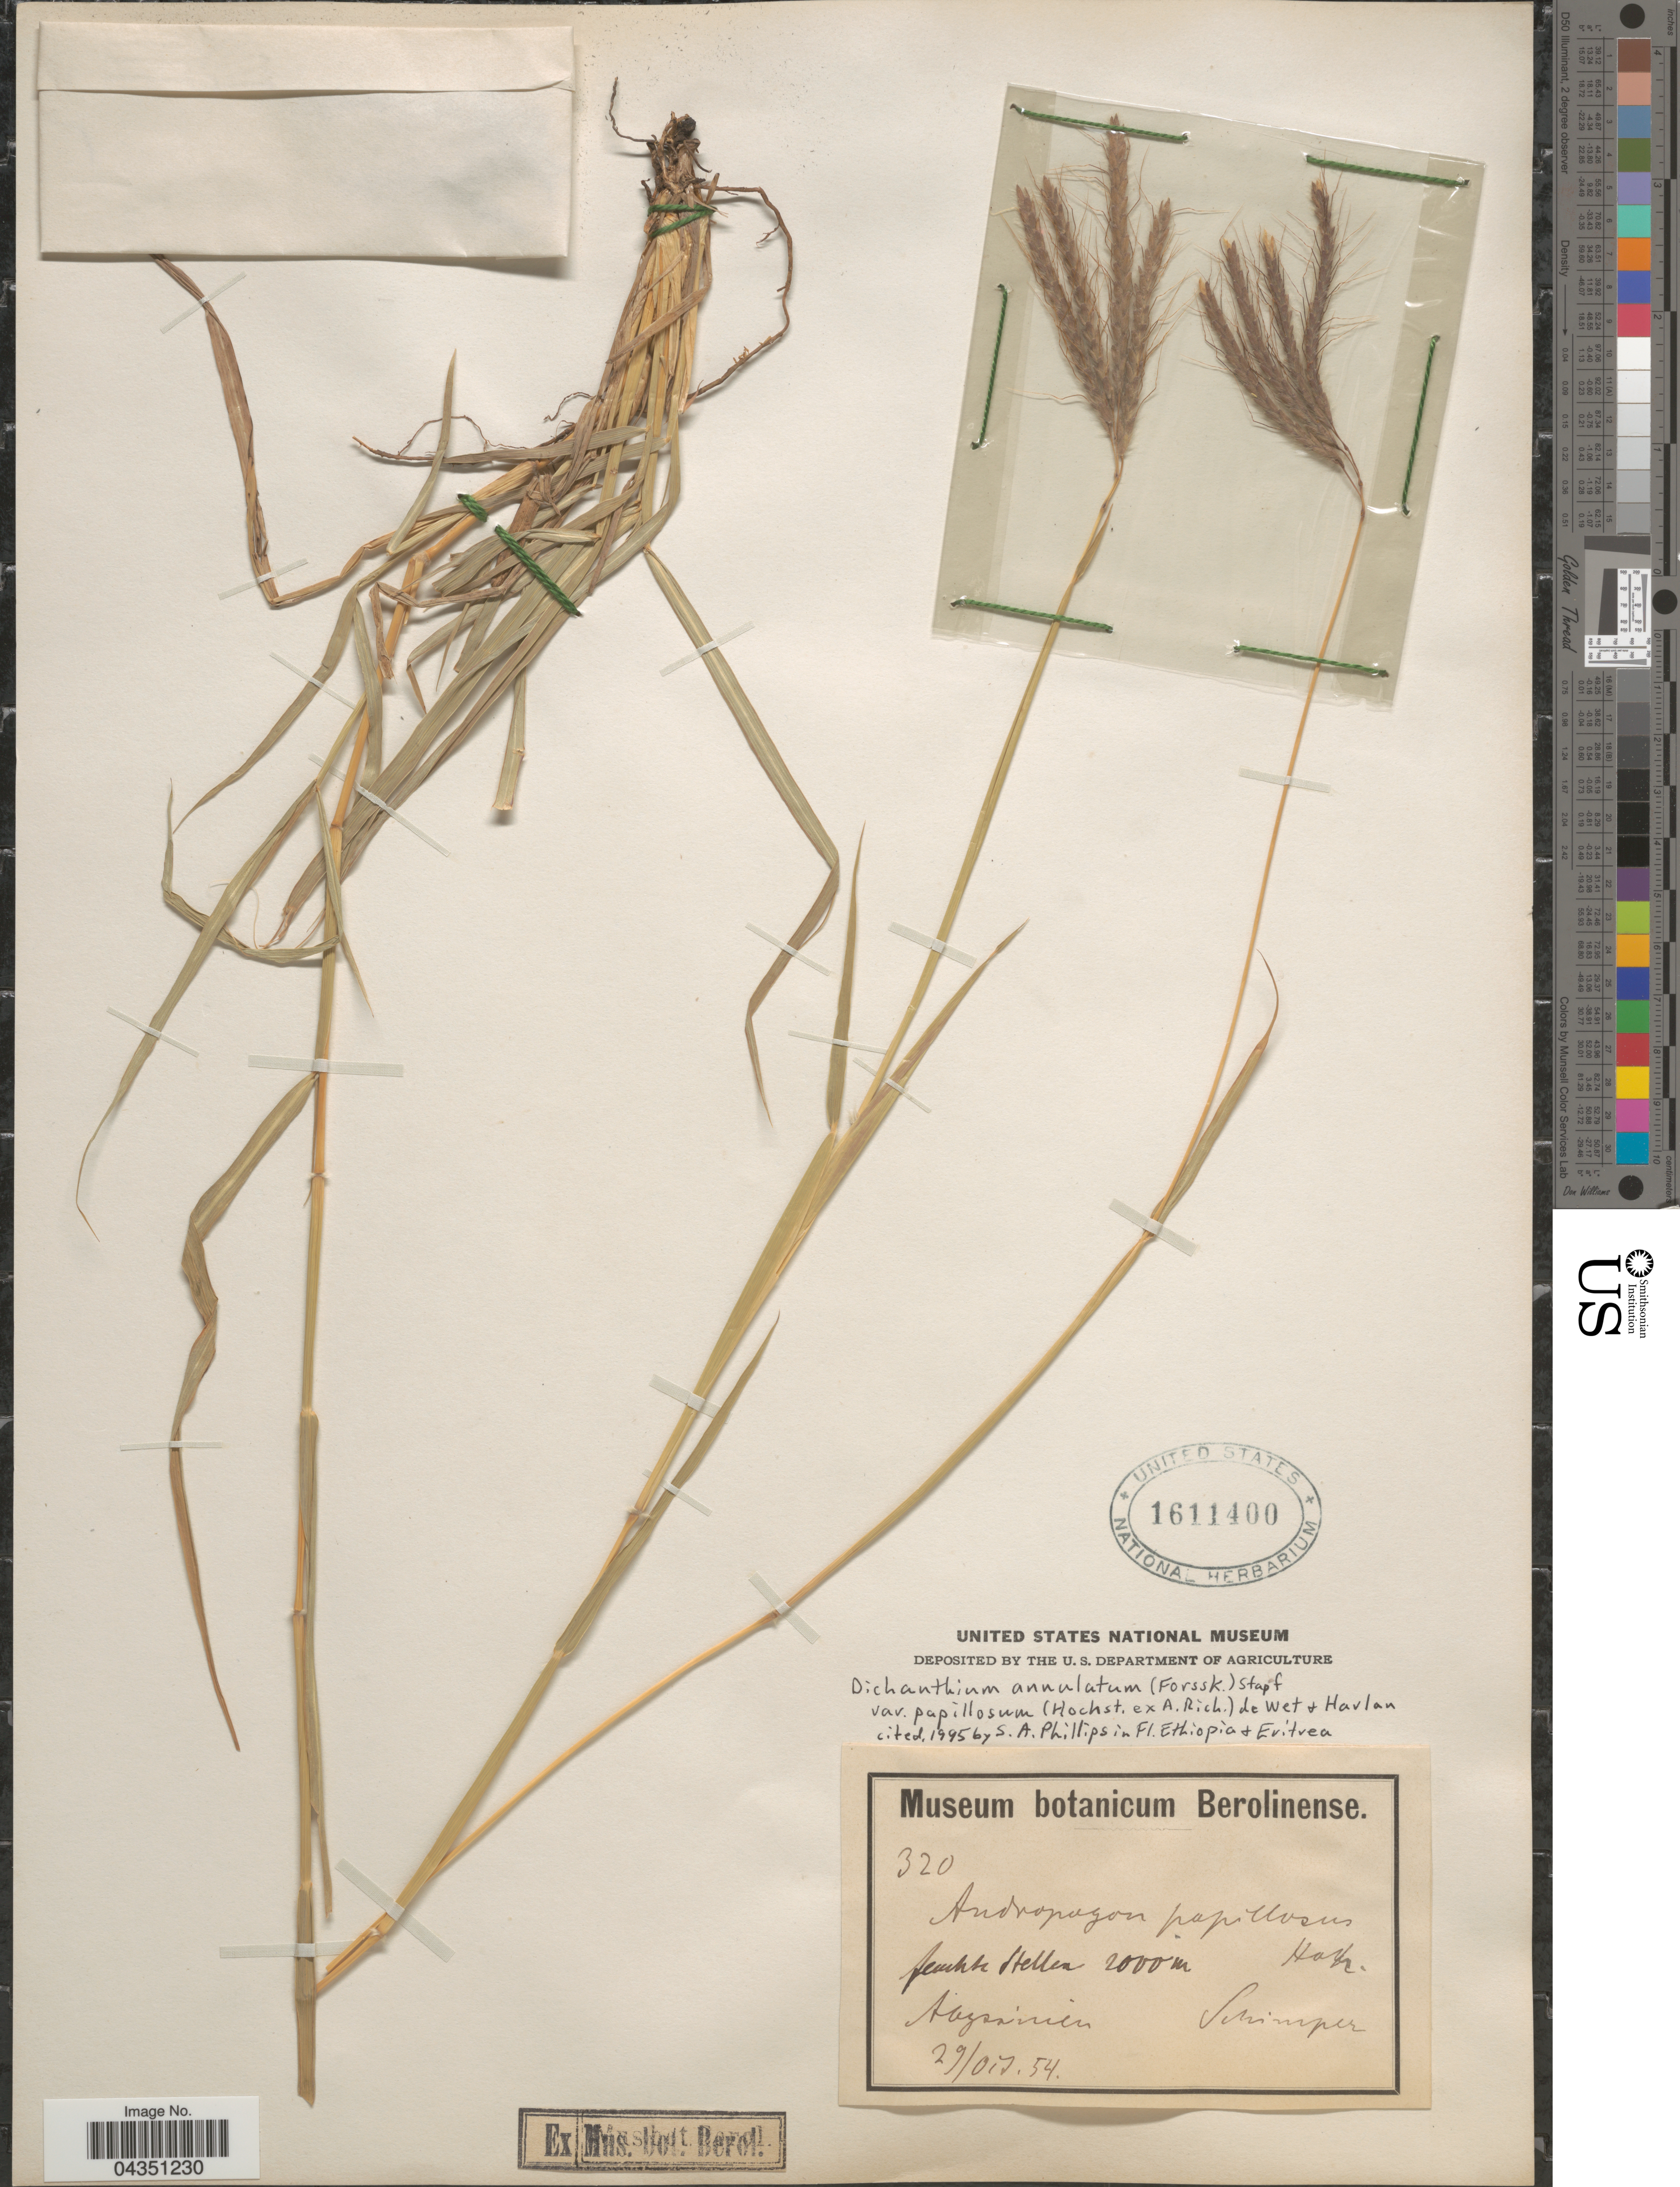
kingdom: Plantae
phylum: Tracheophyta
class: Liliopsida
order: Poales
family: Poaceae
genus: Dichanthium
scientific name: Dichanthium annulatum var. papillosum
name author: (Hochst. ex A. Rich.) de Wet & Harlan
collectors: -. Schimper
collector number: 320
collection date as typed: Transcribed d/m/y: 29/7/54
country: Ethiopia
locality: Abyssinien.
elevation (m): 2000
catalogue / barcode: US 1611400